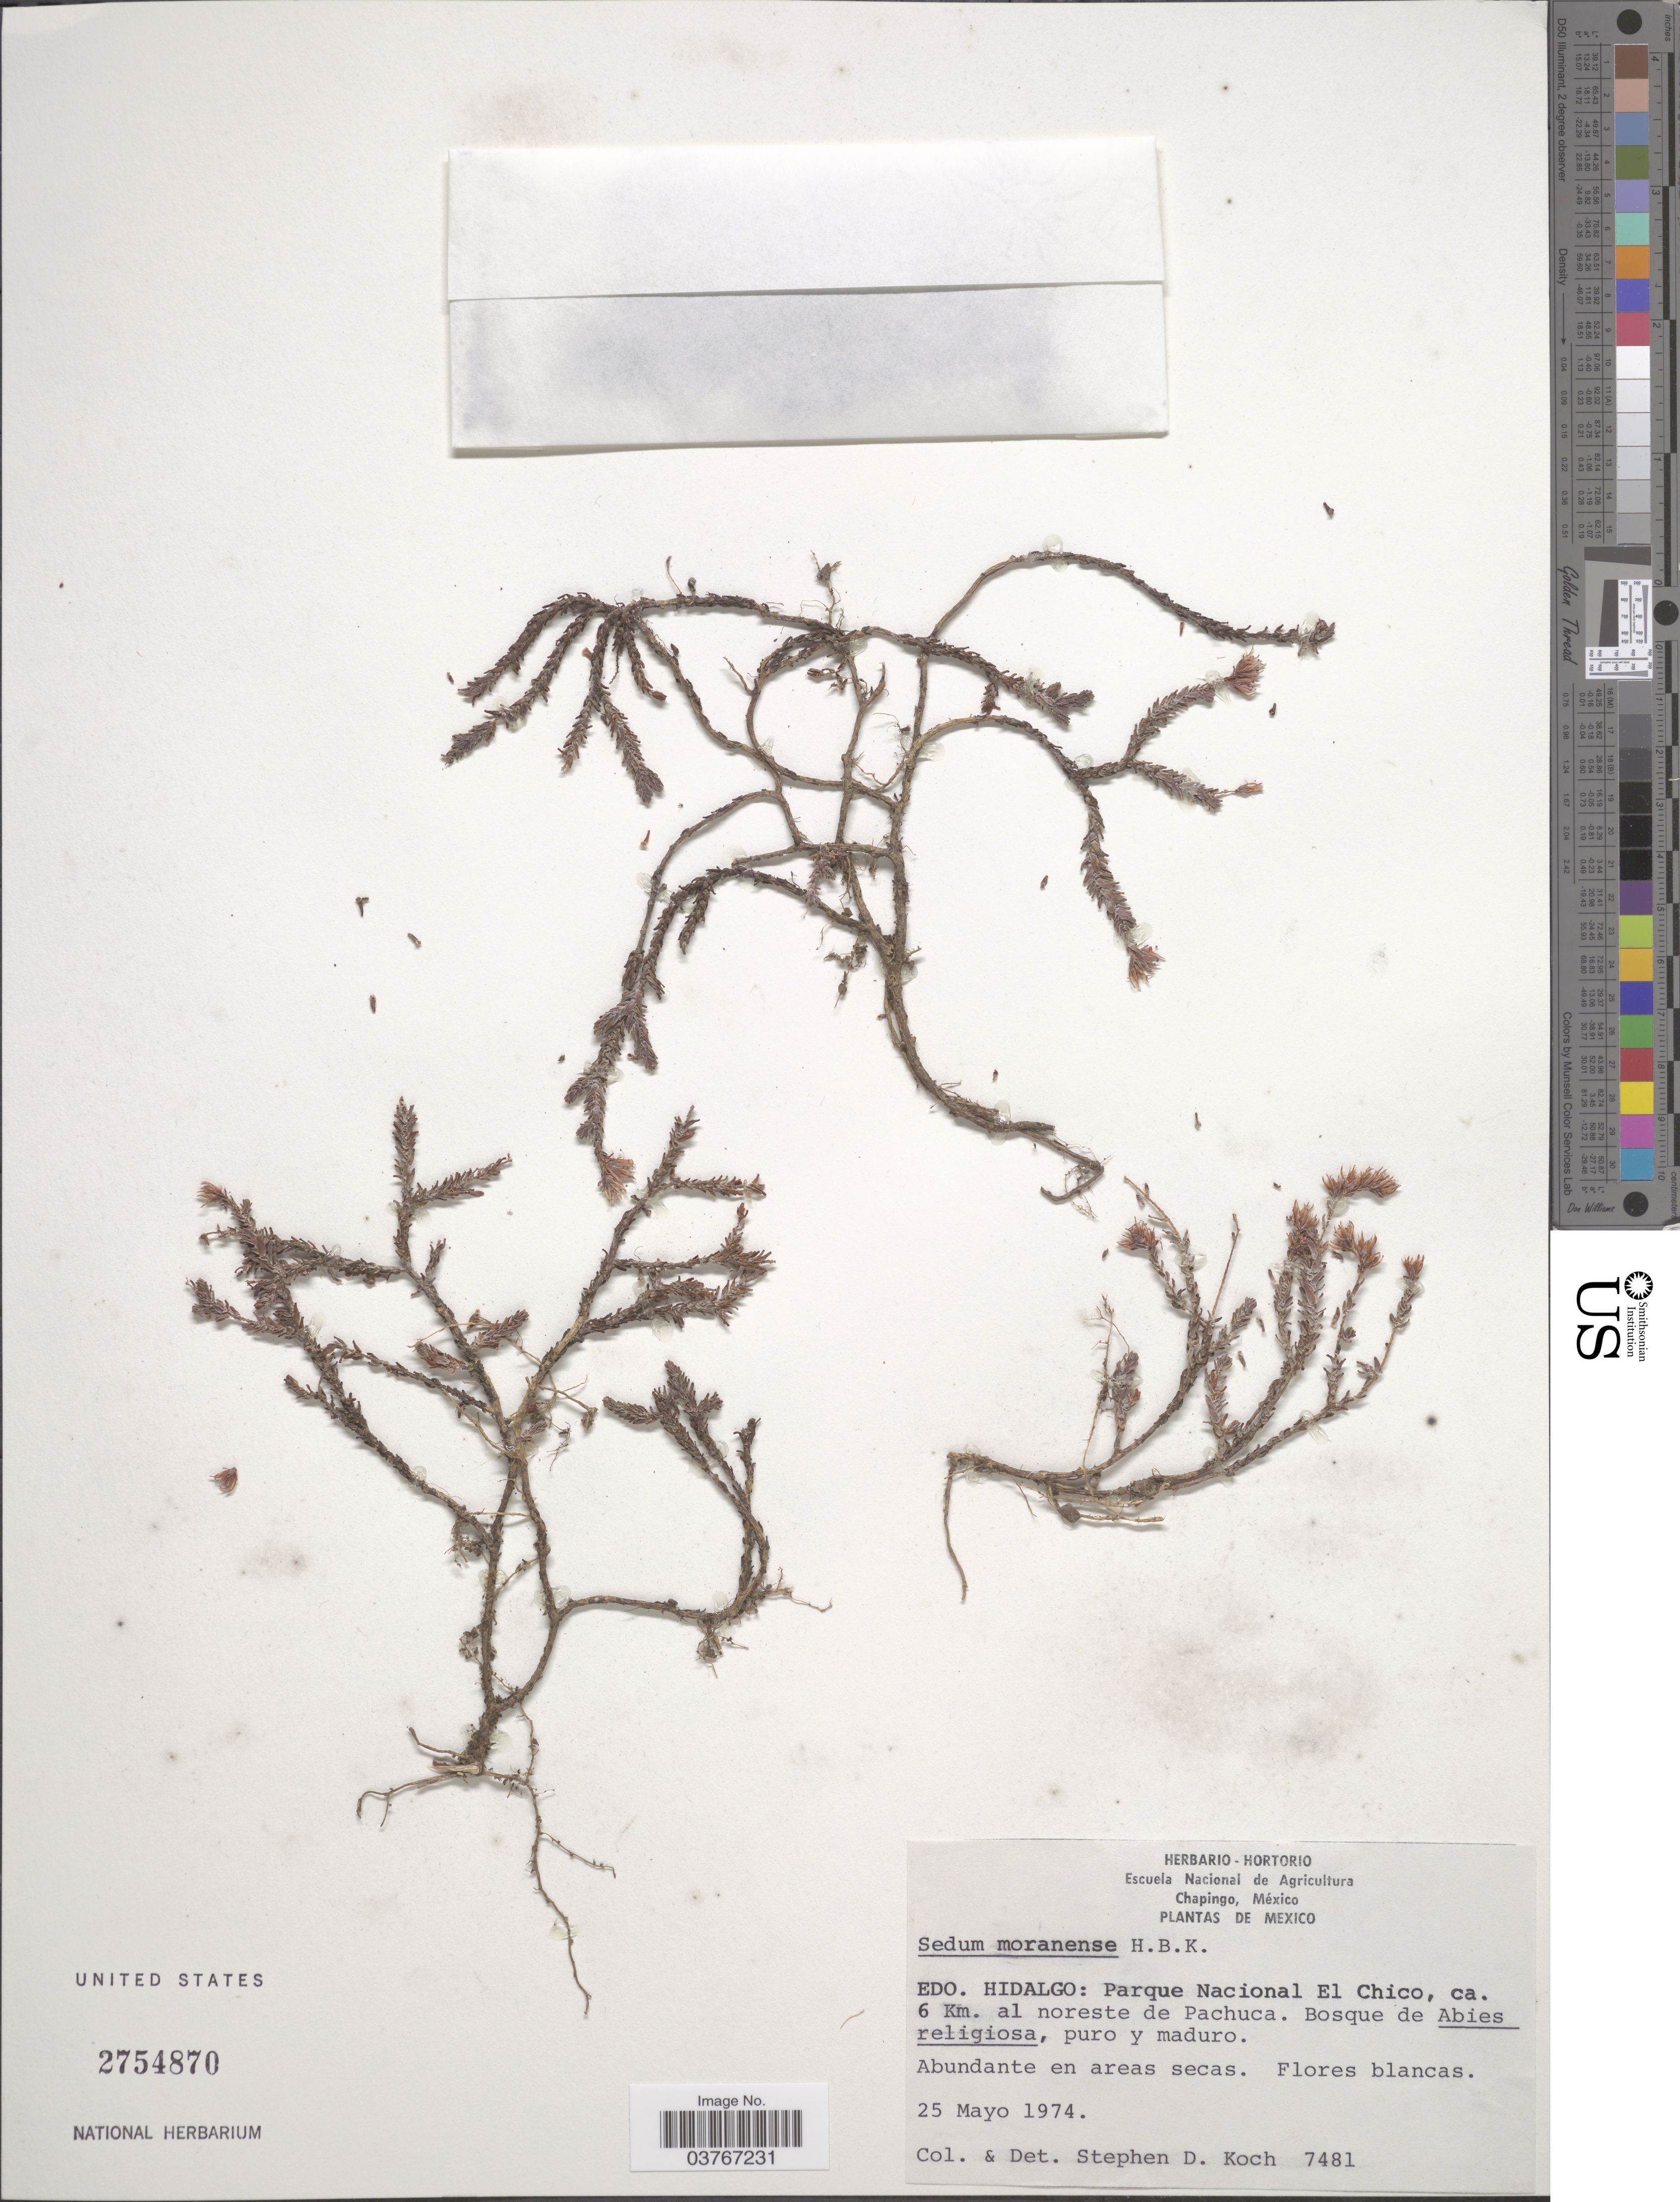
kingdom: Plantae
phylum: Tracheophyta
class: Magnoliopsida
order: Saxifragales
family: Crassulaceae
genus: Sedum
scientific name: Sedum moranense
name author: Kunth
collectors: S. D. Koch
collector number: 7481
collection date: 1974-05-25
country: Mexico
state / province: Hidalgo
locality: Parque Nacioncal El Chico, ca. 6 Km. al noreste de Pachuca.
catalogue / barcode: US 2754870